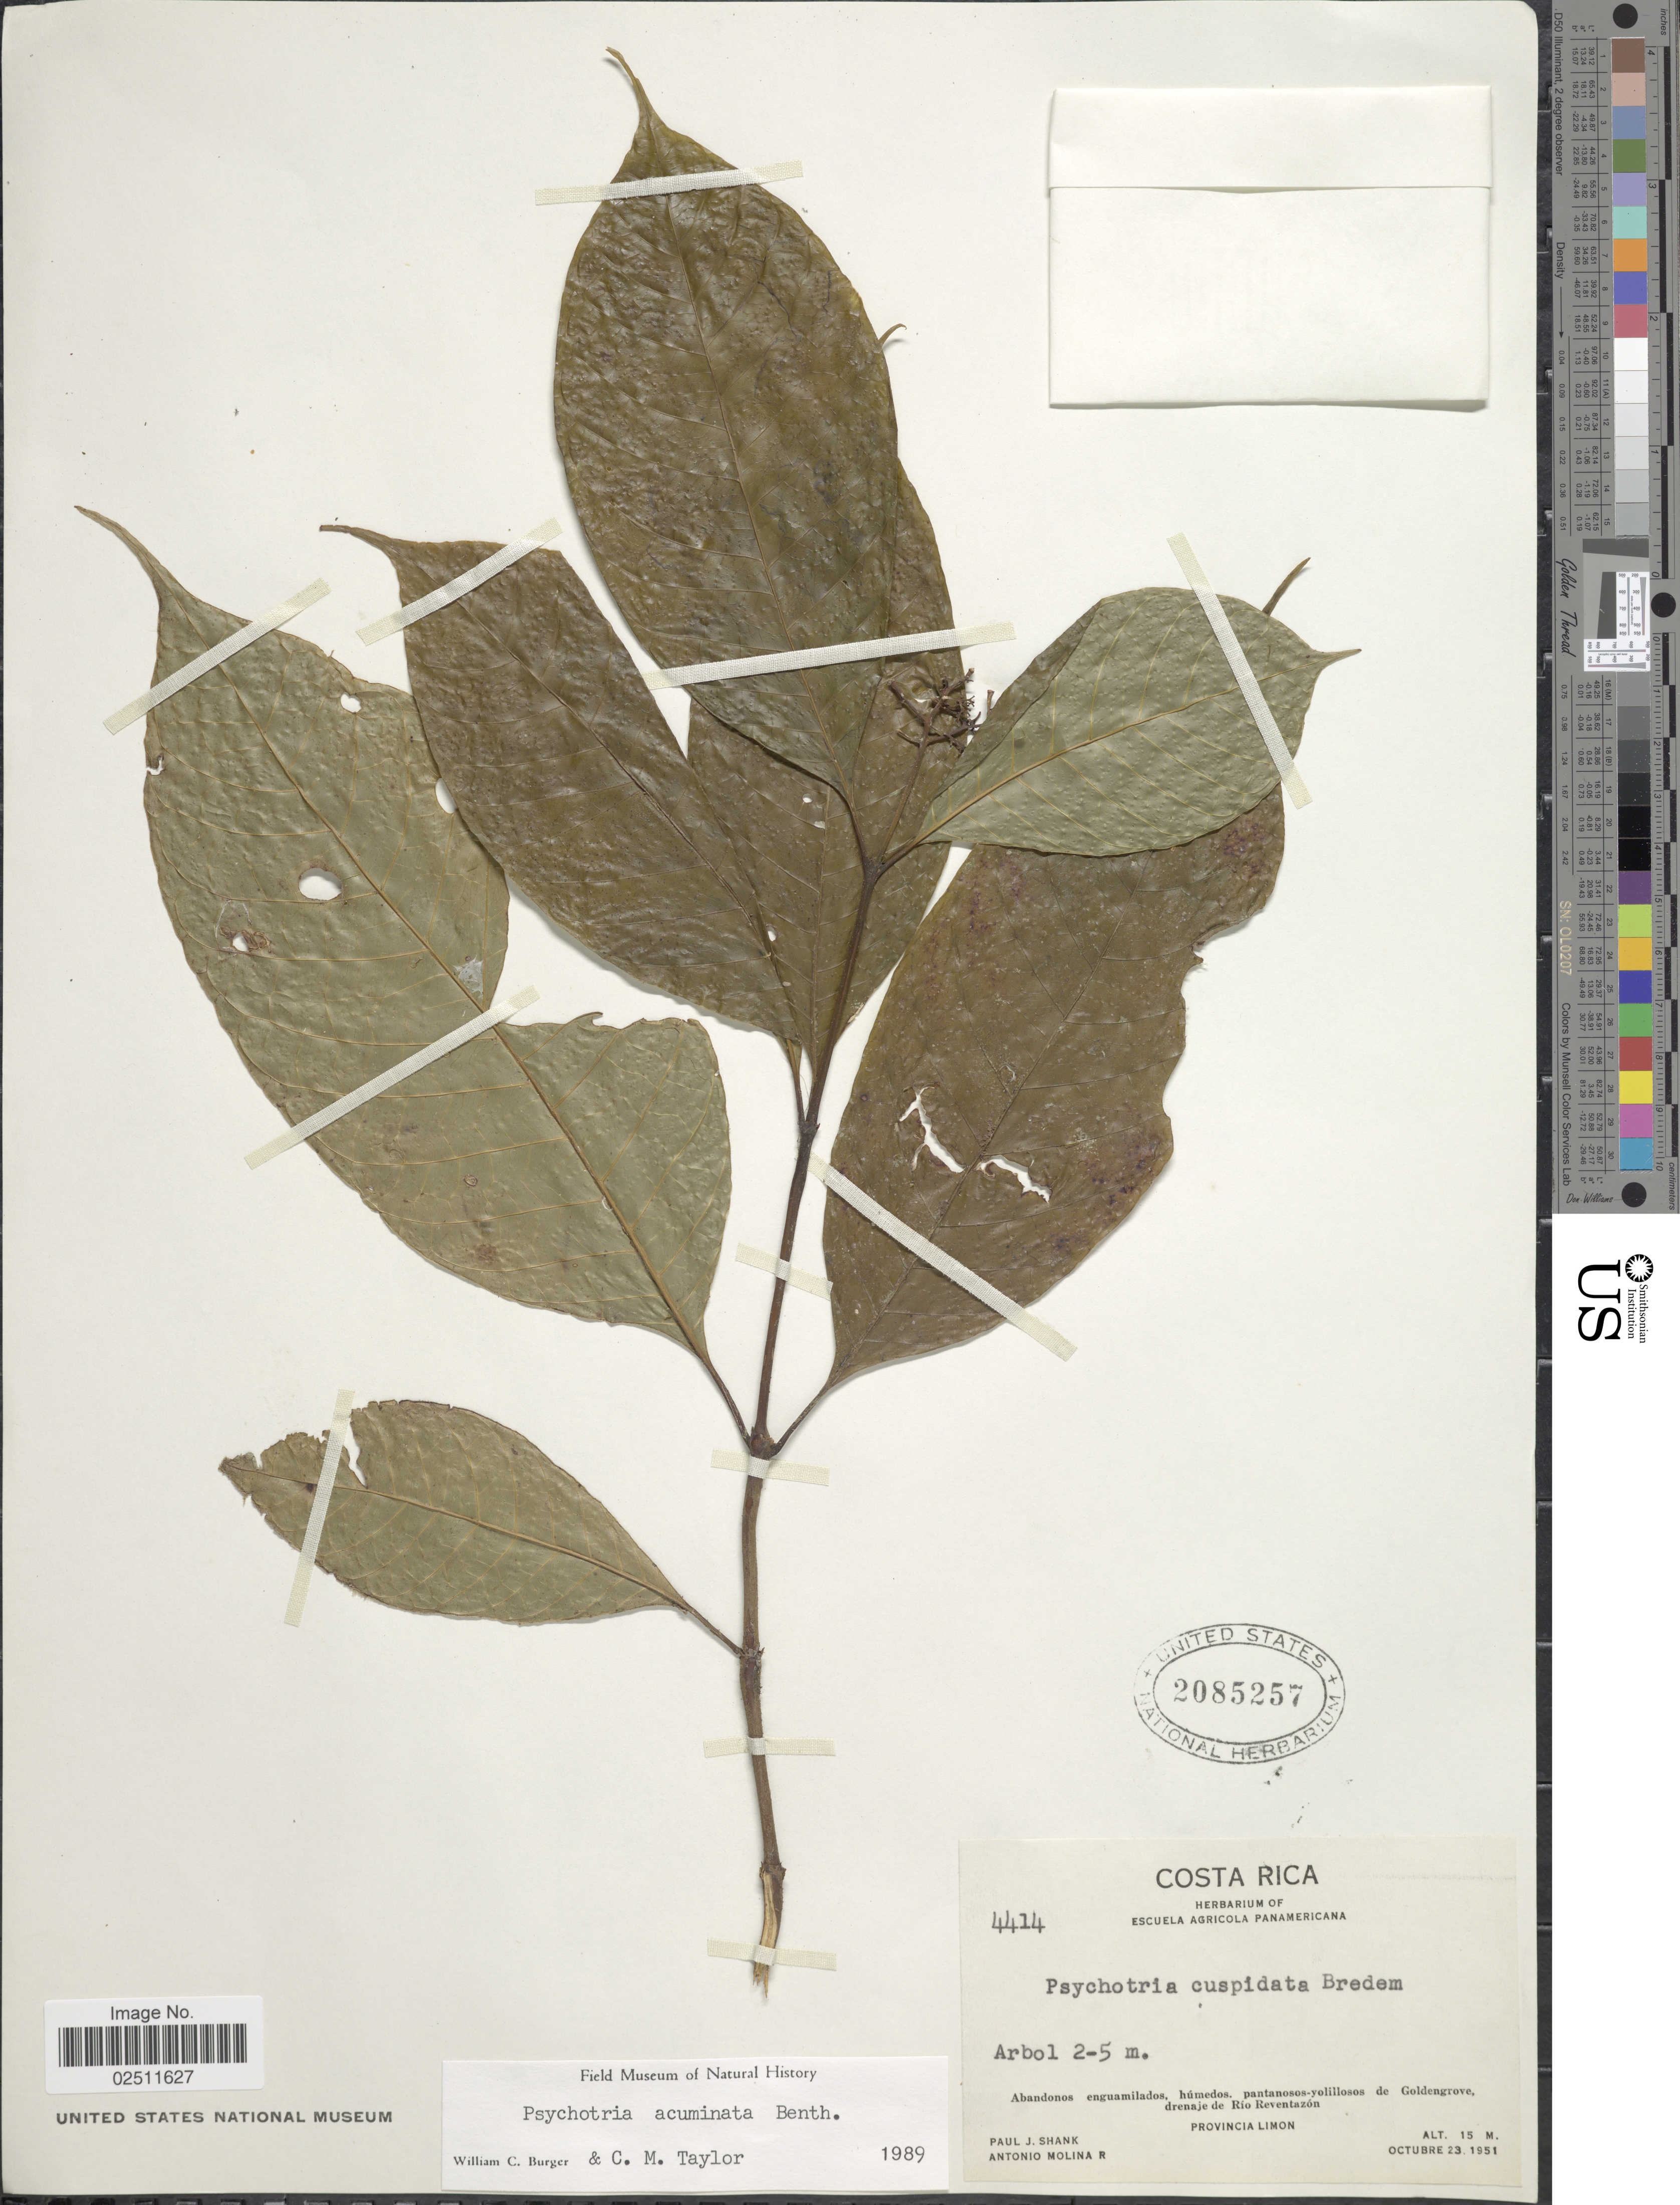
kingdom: Plantae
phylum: Tracheophyta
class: Magnoliopsida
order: Gentianales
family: Rubiaceae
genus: Psychotria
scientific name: Psychotria acuminata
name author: Benth.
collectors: P. J. Shank & A. Molina R.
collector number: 4414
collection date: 1951-10-23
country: Costa Rica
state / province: Limón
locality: Abandonos enguamilados, humedos. pantanosos-yolillosos de Goldengrove, drenaje de Rio Reventazon.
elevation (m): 15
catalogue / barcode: US 2085257